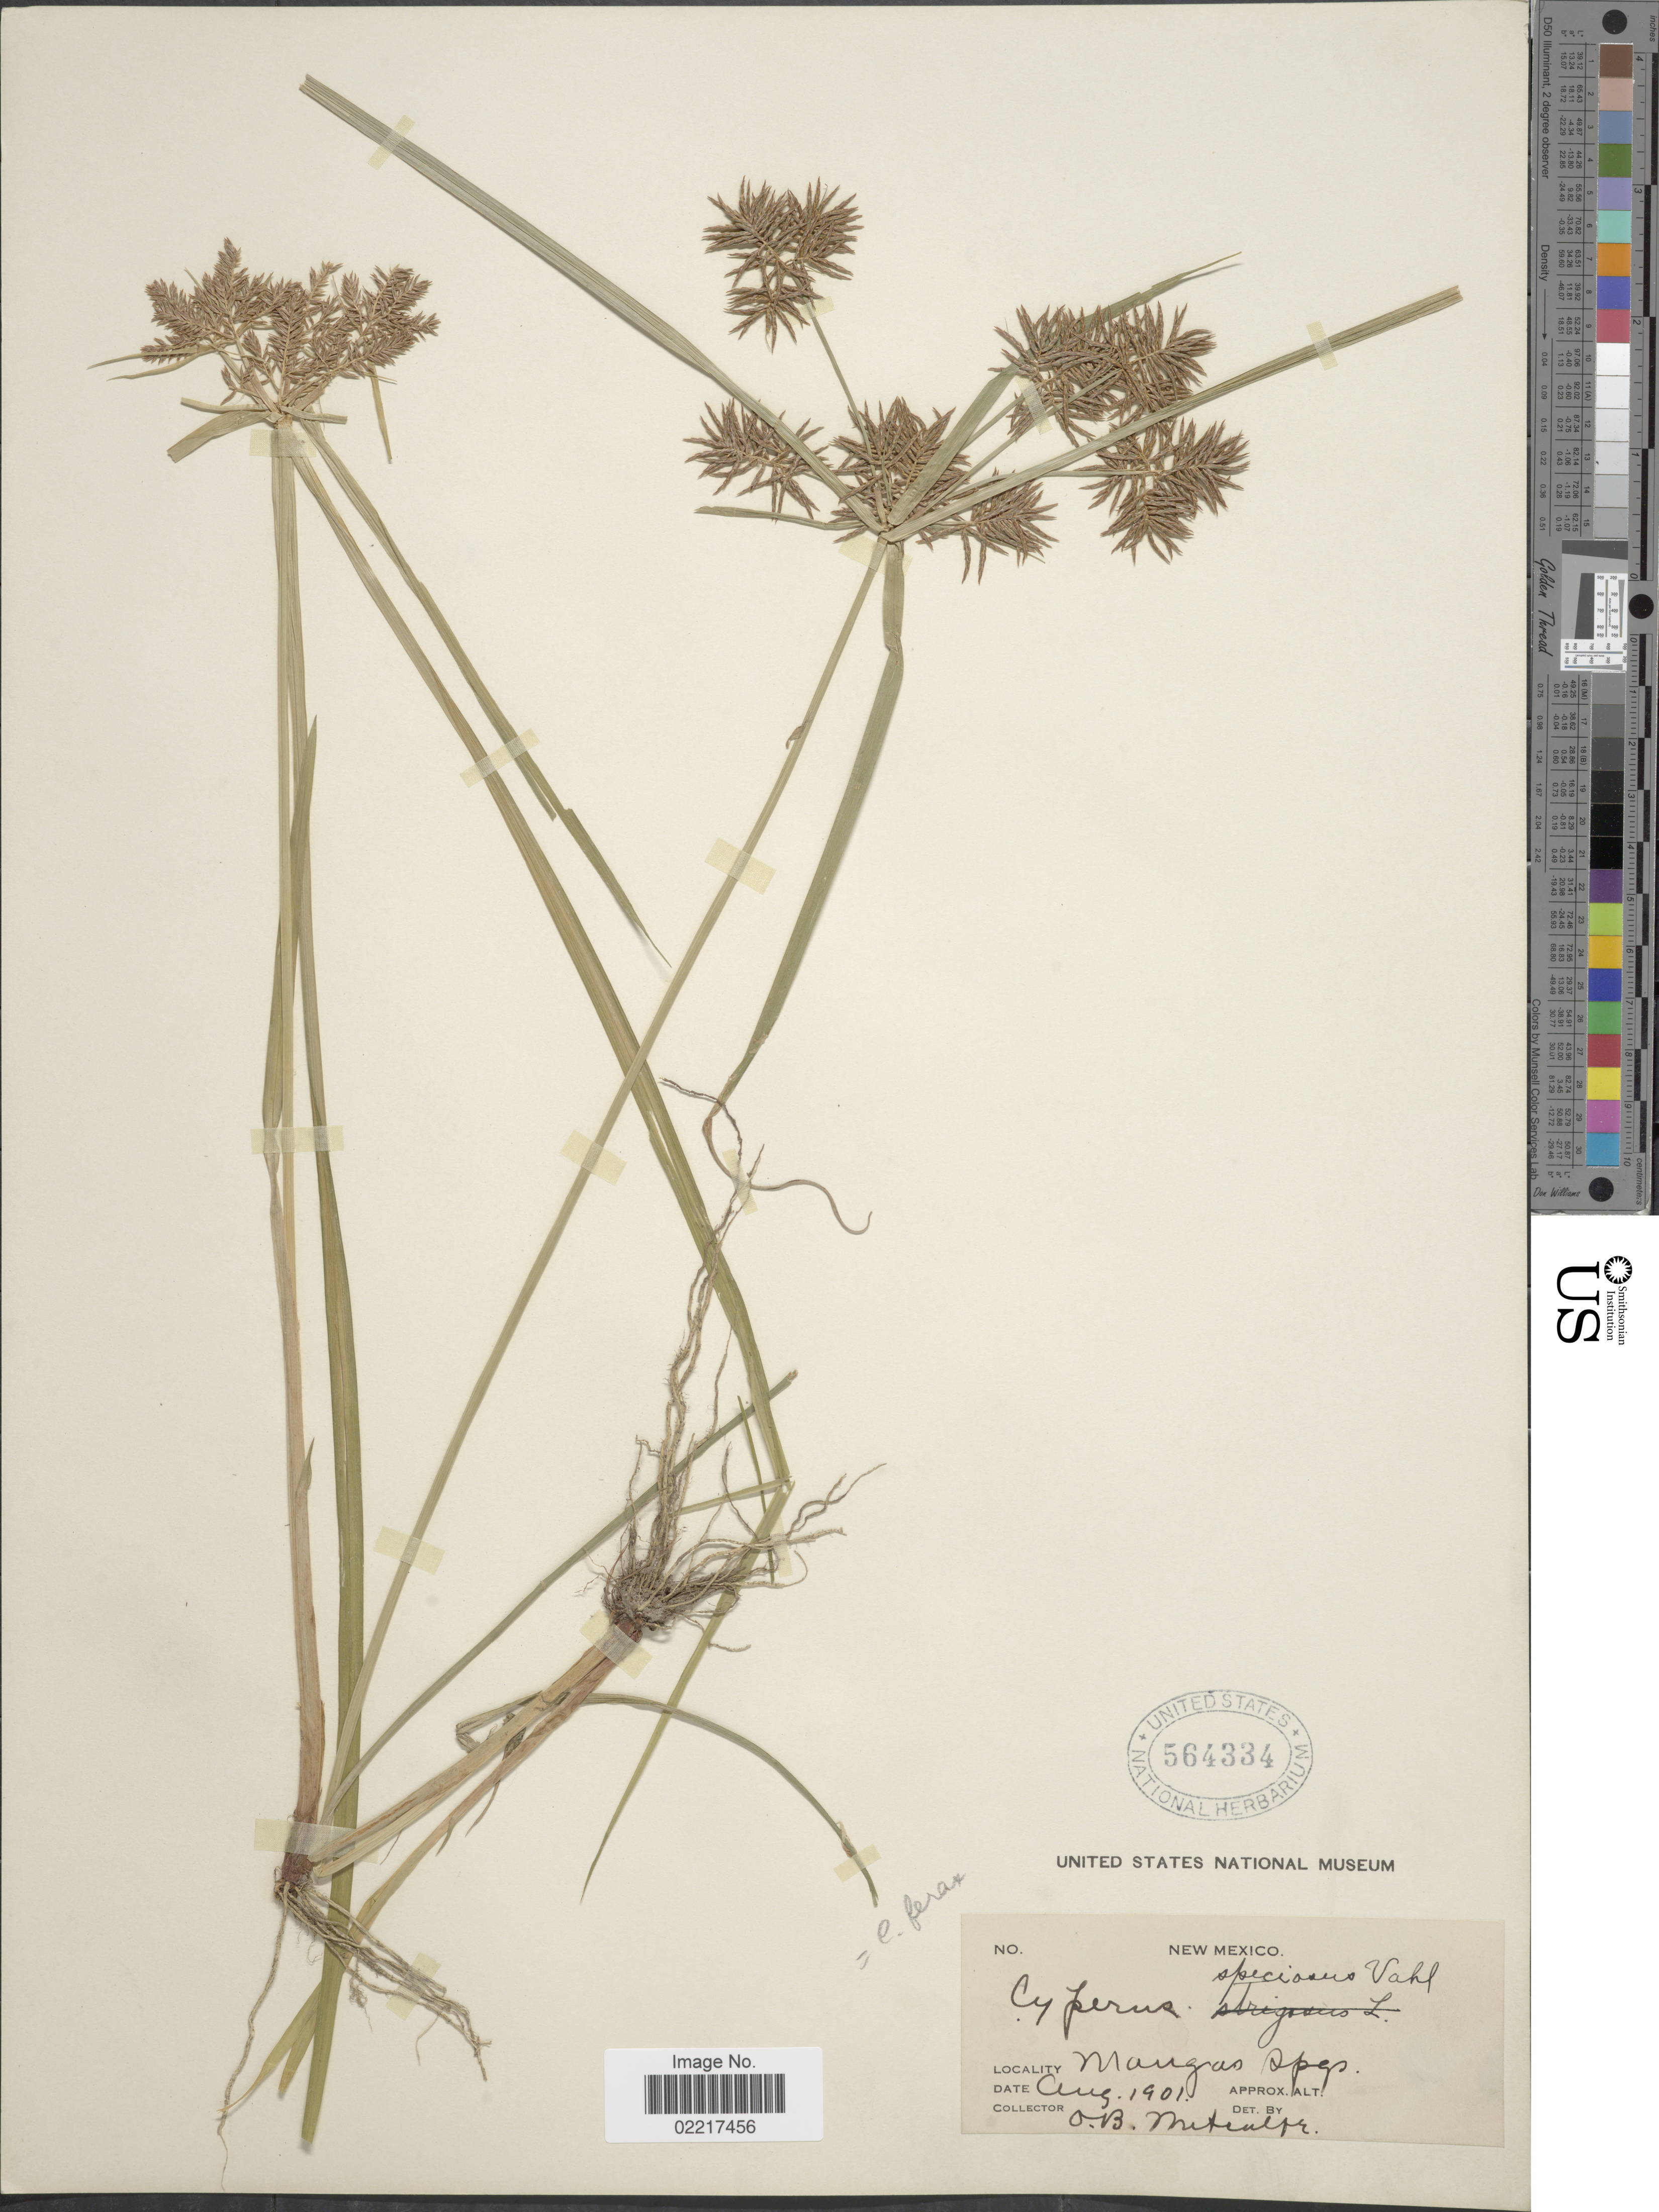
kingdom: Plantae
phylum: Tracheophyta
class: Liliopsida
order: Poales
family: Cyperaceae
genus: Cyperus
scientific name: Cyperus odoratus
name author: L.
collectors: O. B. Metcalfe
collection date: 1901-08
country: United States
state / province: New Mexico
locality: Mangas spgs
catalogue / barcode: US 564334